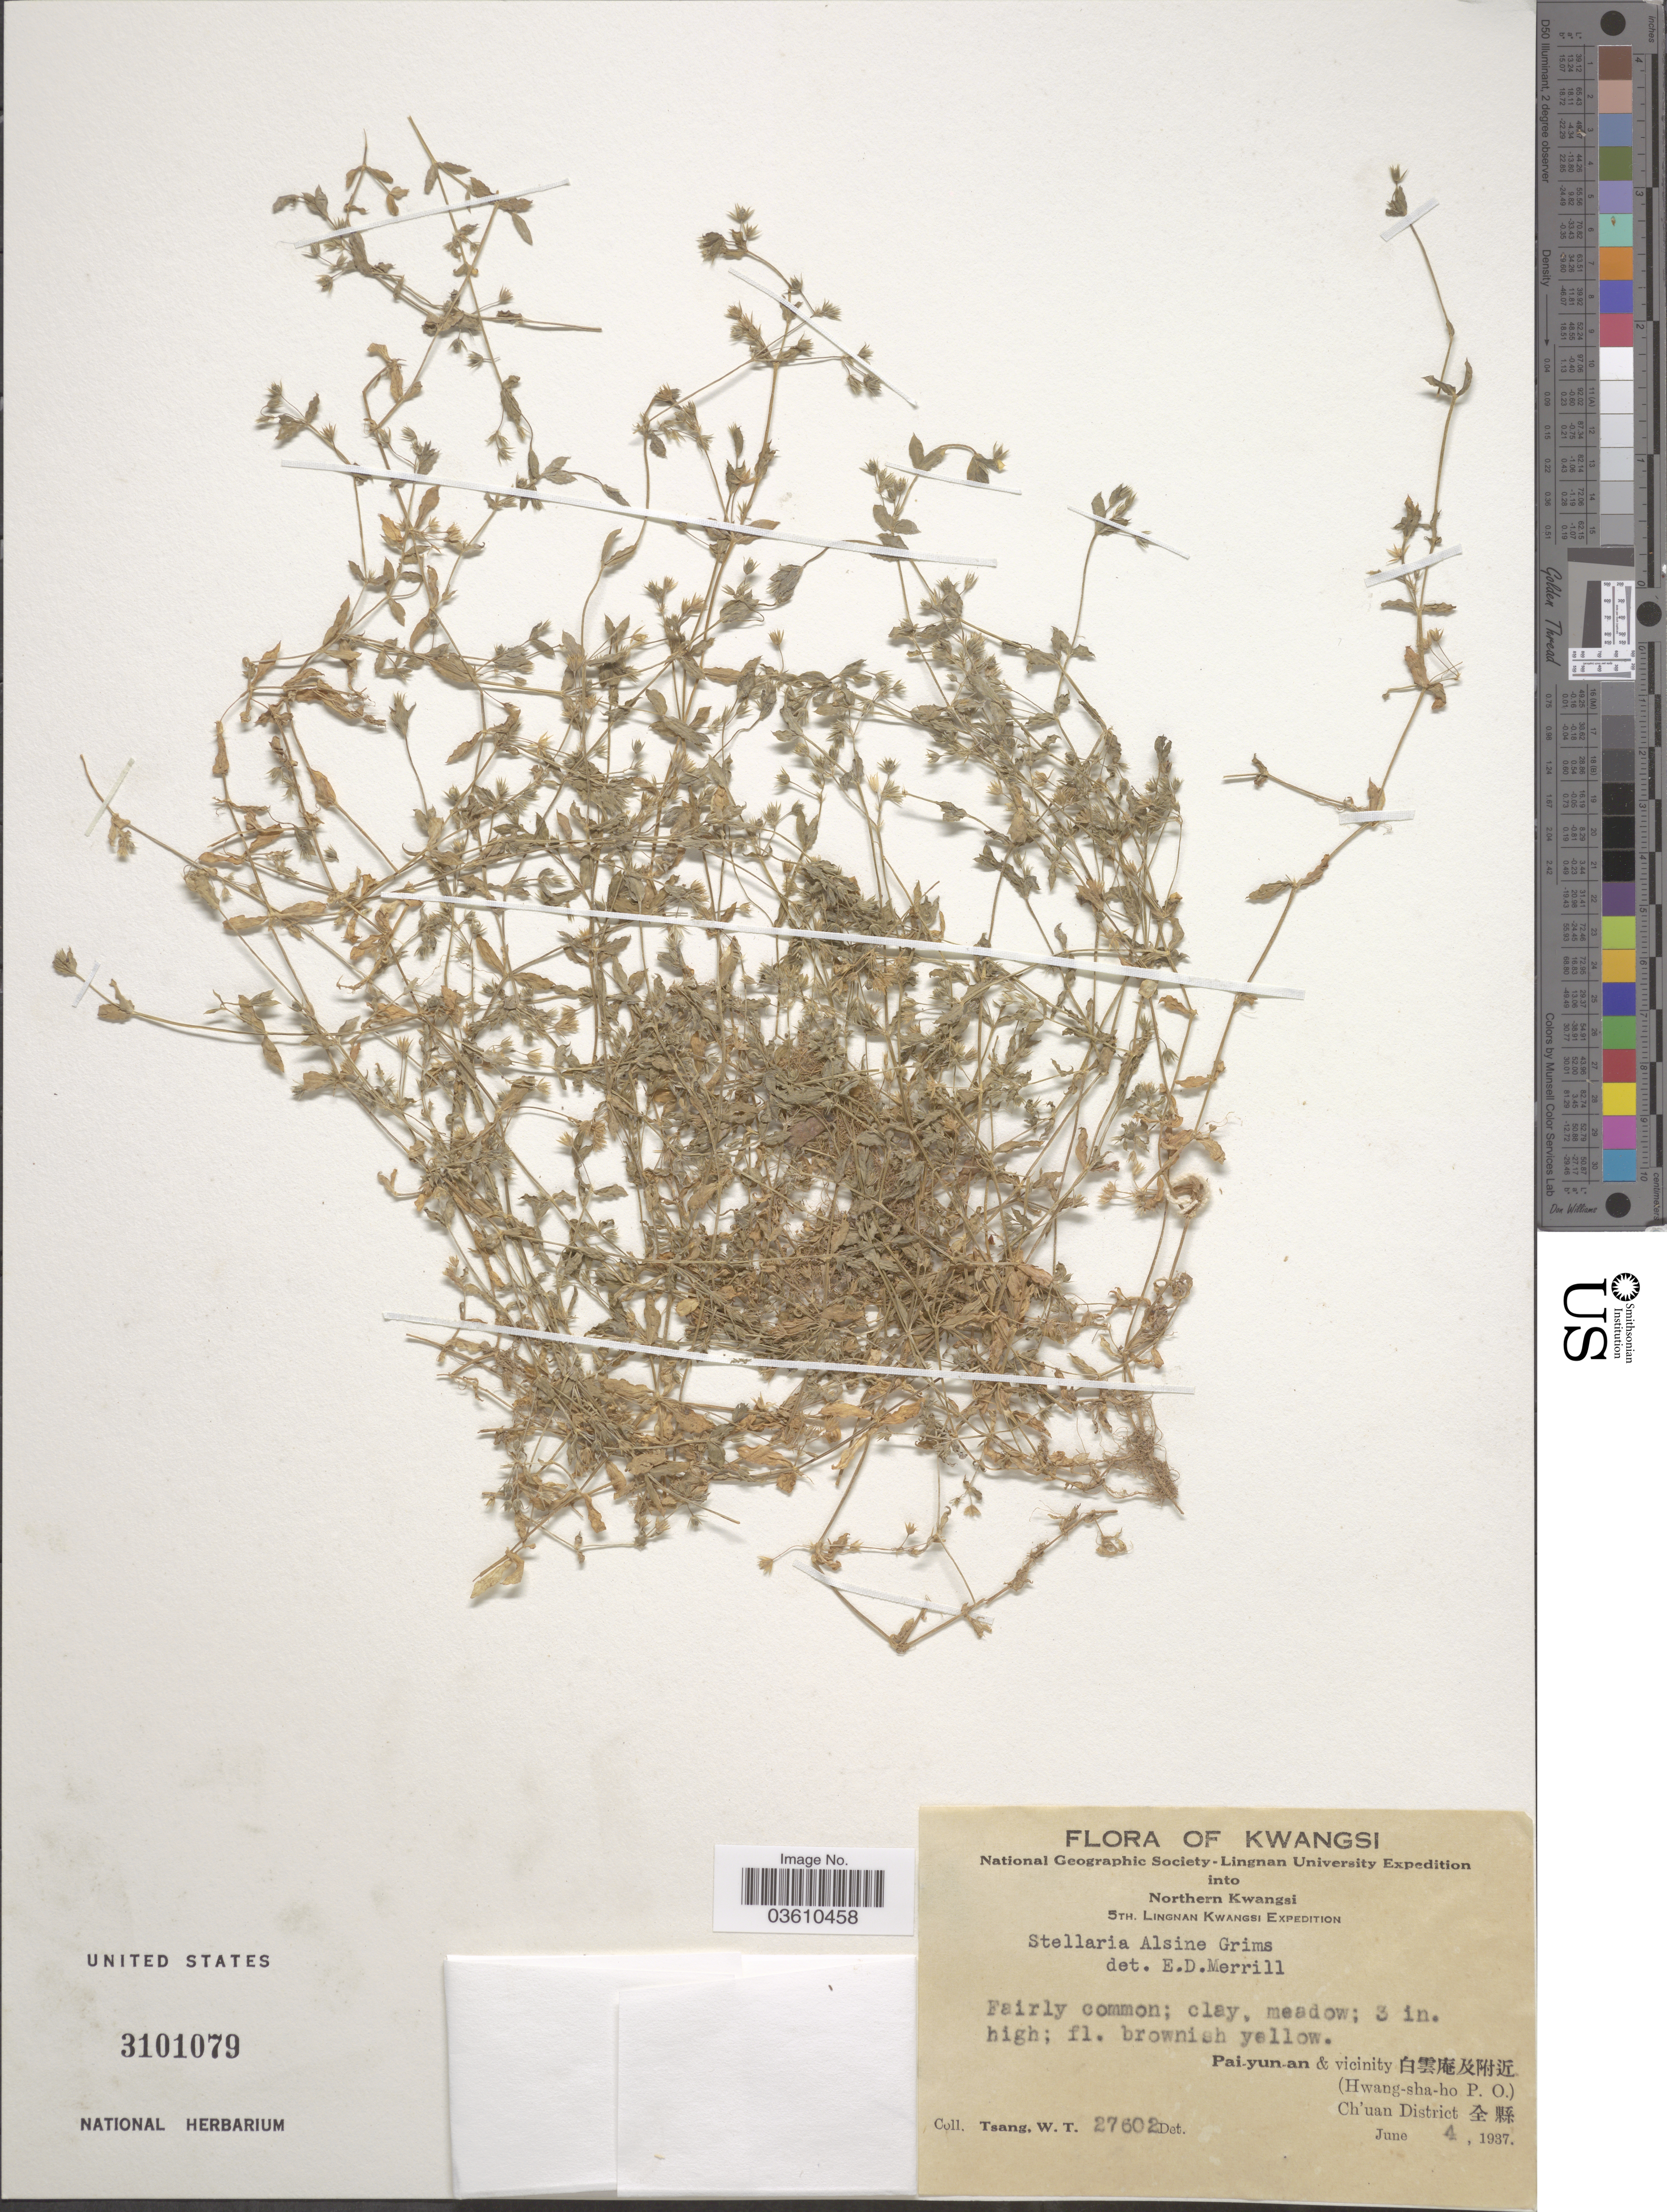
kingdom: Plantae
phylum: Tracheophyta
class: Magnoliopsida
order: Caryophyllales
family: Caryophyllaceae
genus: Stellaria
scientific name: Stellaria alsinoides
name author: Boiss. & Buhse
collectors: W. T. Tsang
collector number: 27602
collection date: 1937-06-04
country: China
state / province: Guangxi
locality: Kwangsi. Northern Kwangsi. Pai-yun-an & vicinity X. (Hwang-sha-ho P. O.) Ch'uan District X.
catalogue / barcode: US 3101079